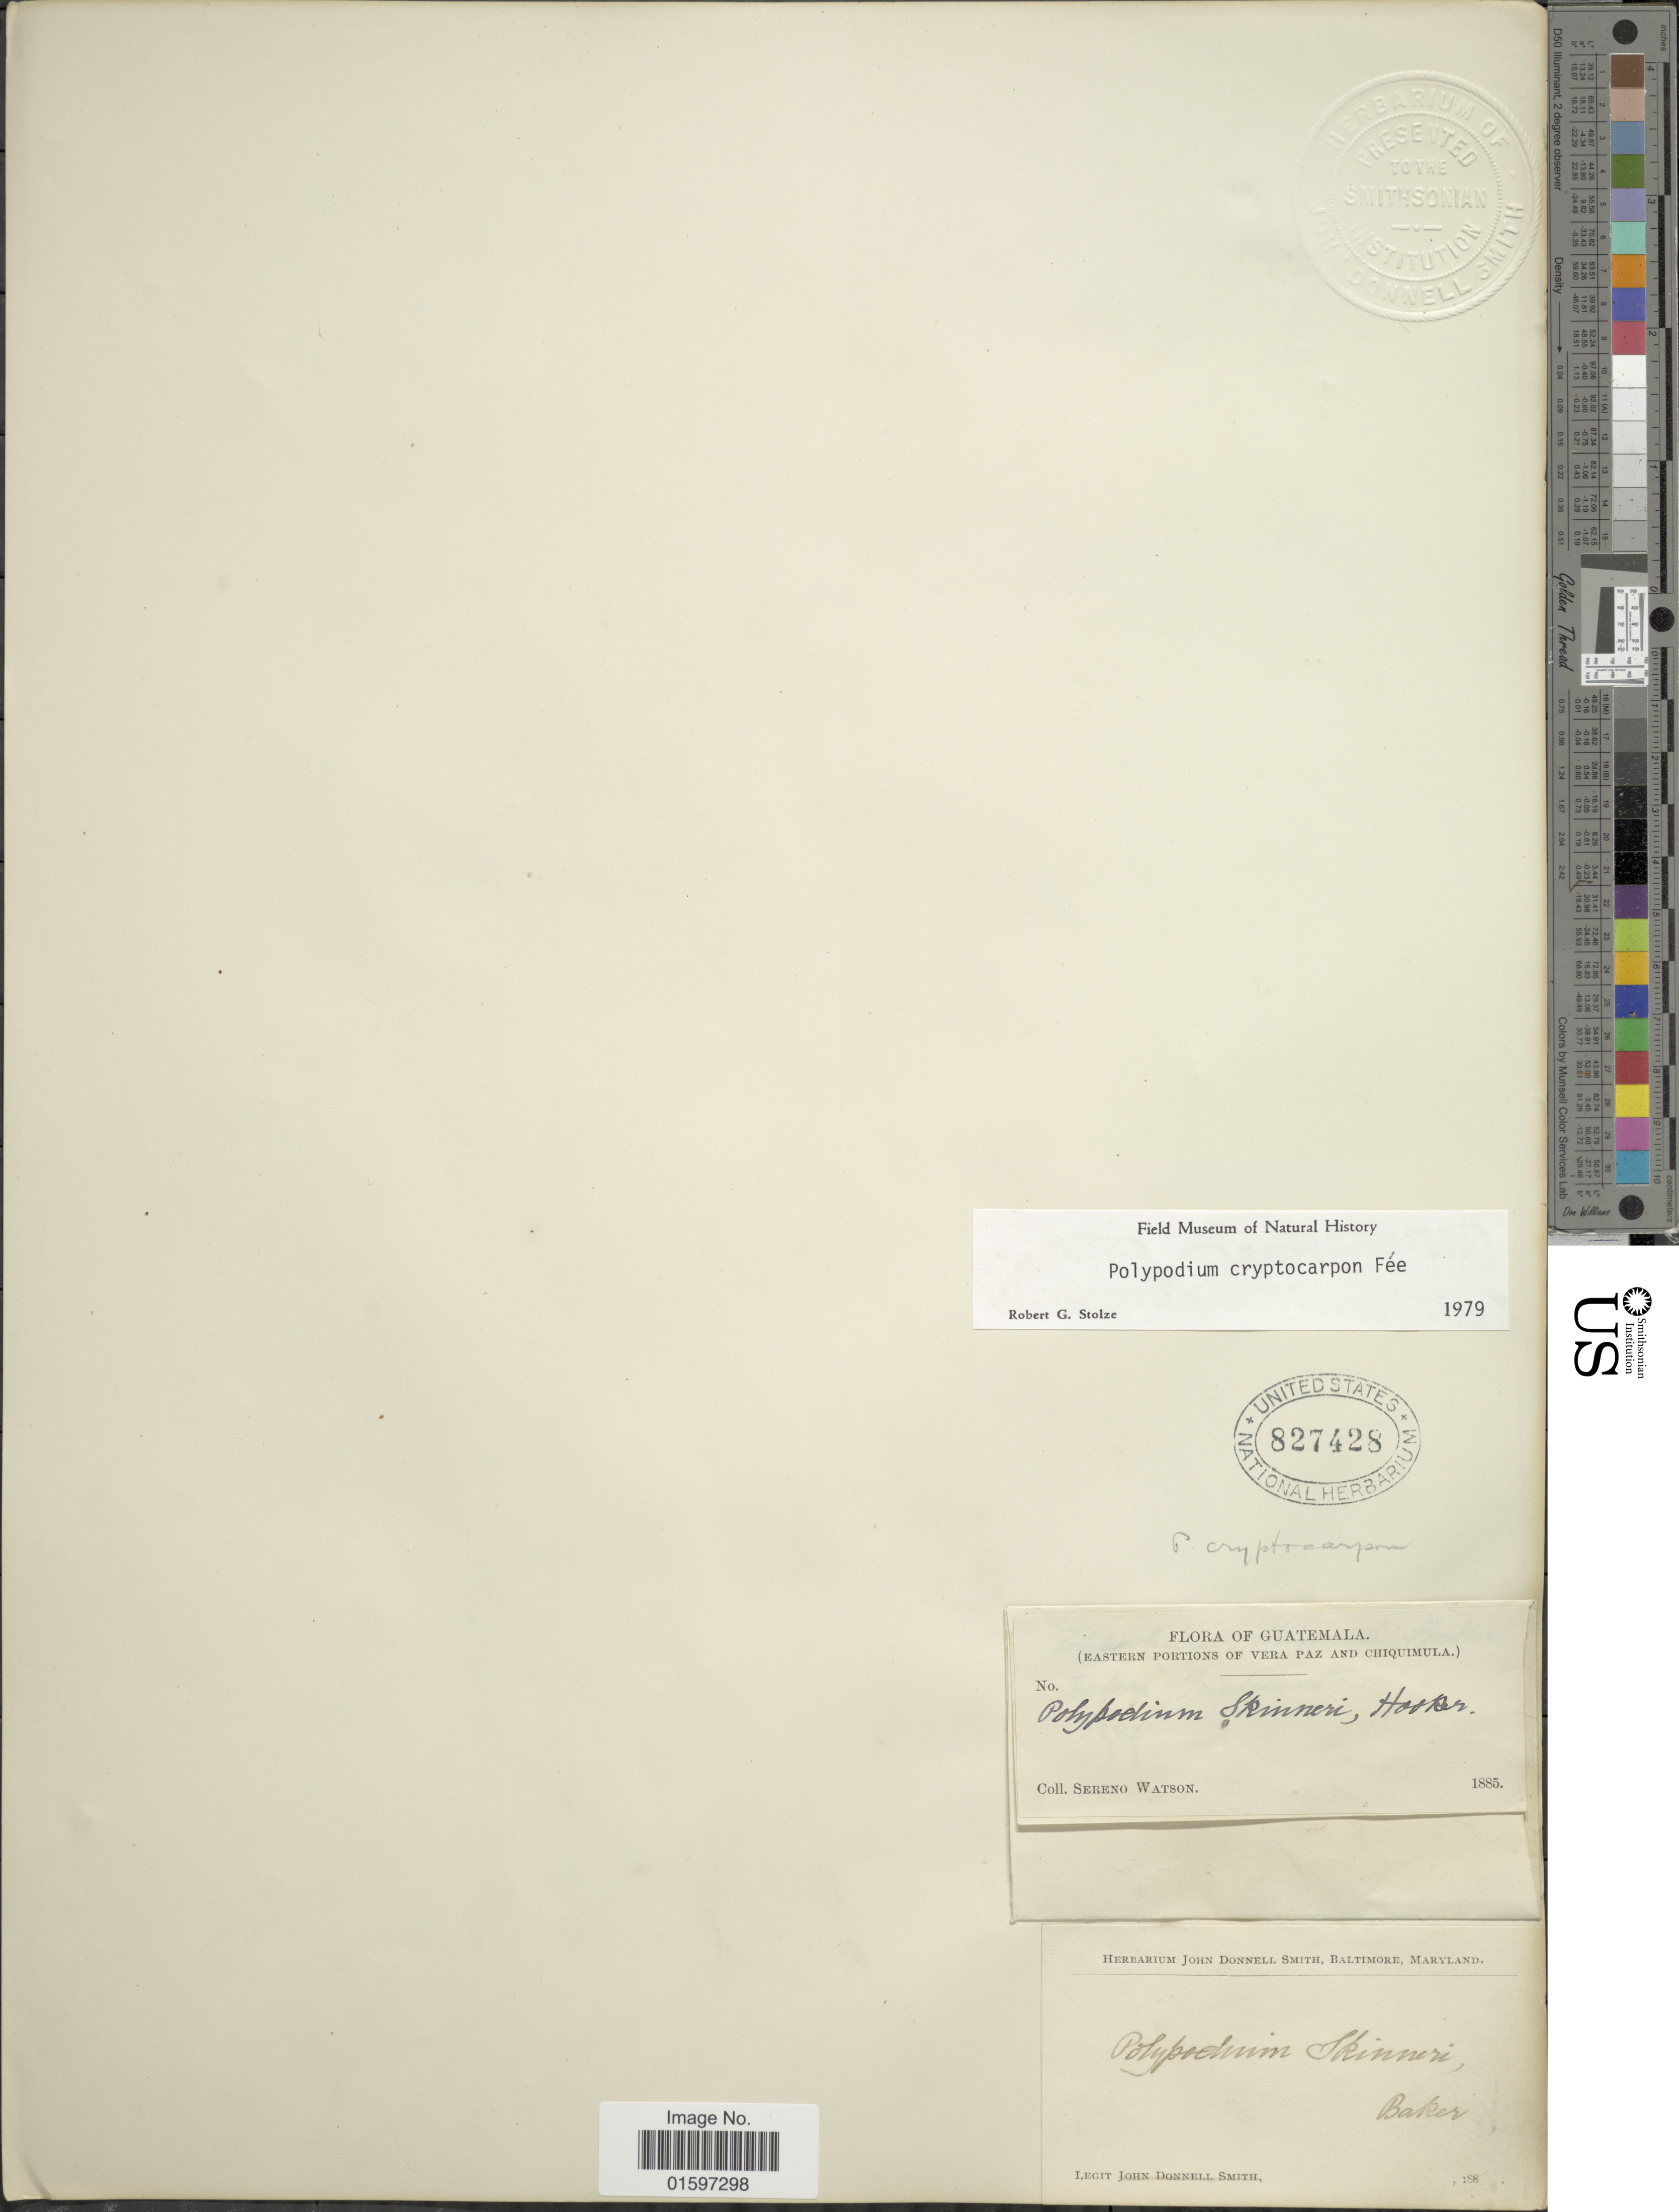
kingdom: Plantae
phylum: Tracheophyta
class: Polypodiopsida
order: Polypodiales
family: Polypodiaceae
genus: Pleopeltis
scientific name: Pleopeltis cryptocarpa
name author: (Fée) A.R. Sm. & Tejero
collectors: S. Watson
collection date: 1885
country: Guatemala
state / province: Chiquimula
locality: Guatemala, Eastern Portions of Vera Paz and Chiquimula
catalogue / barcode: US 827428